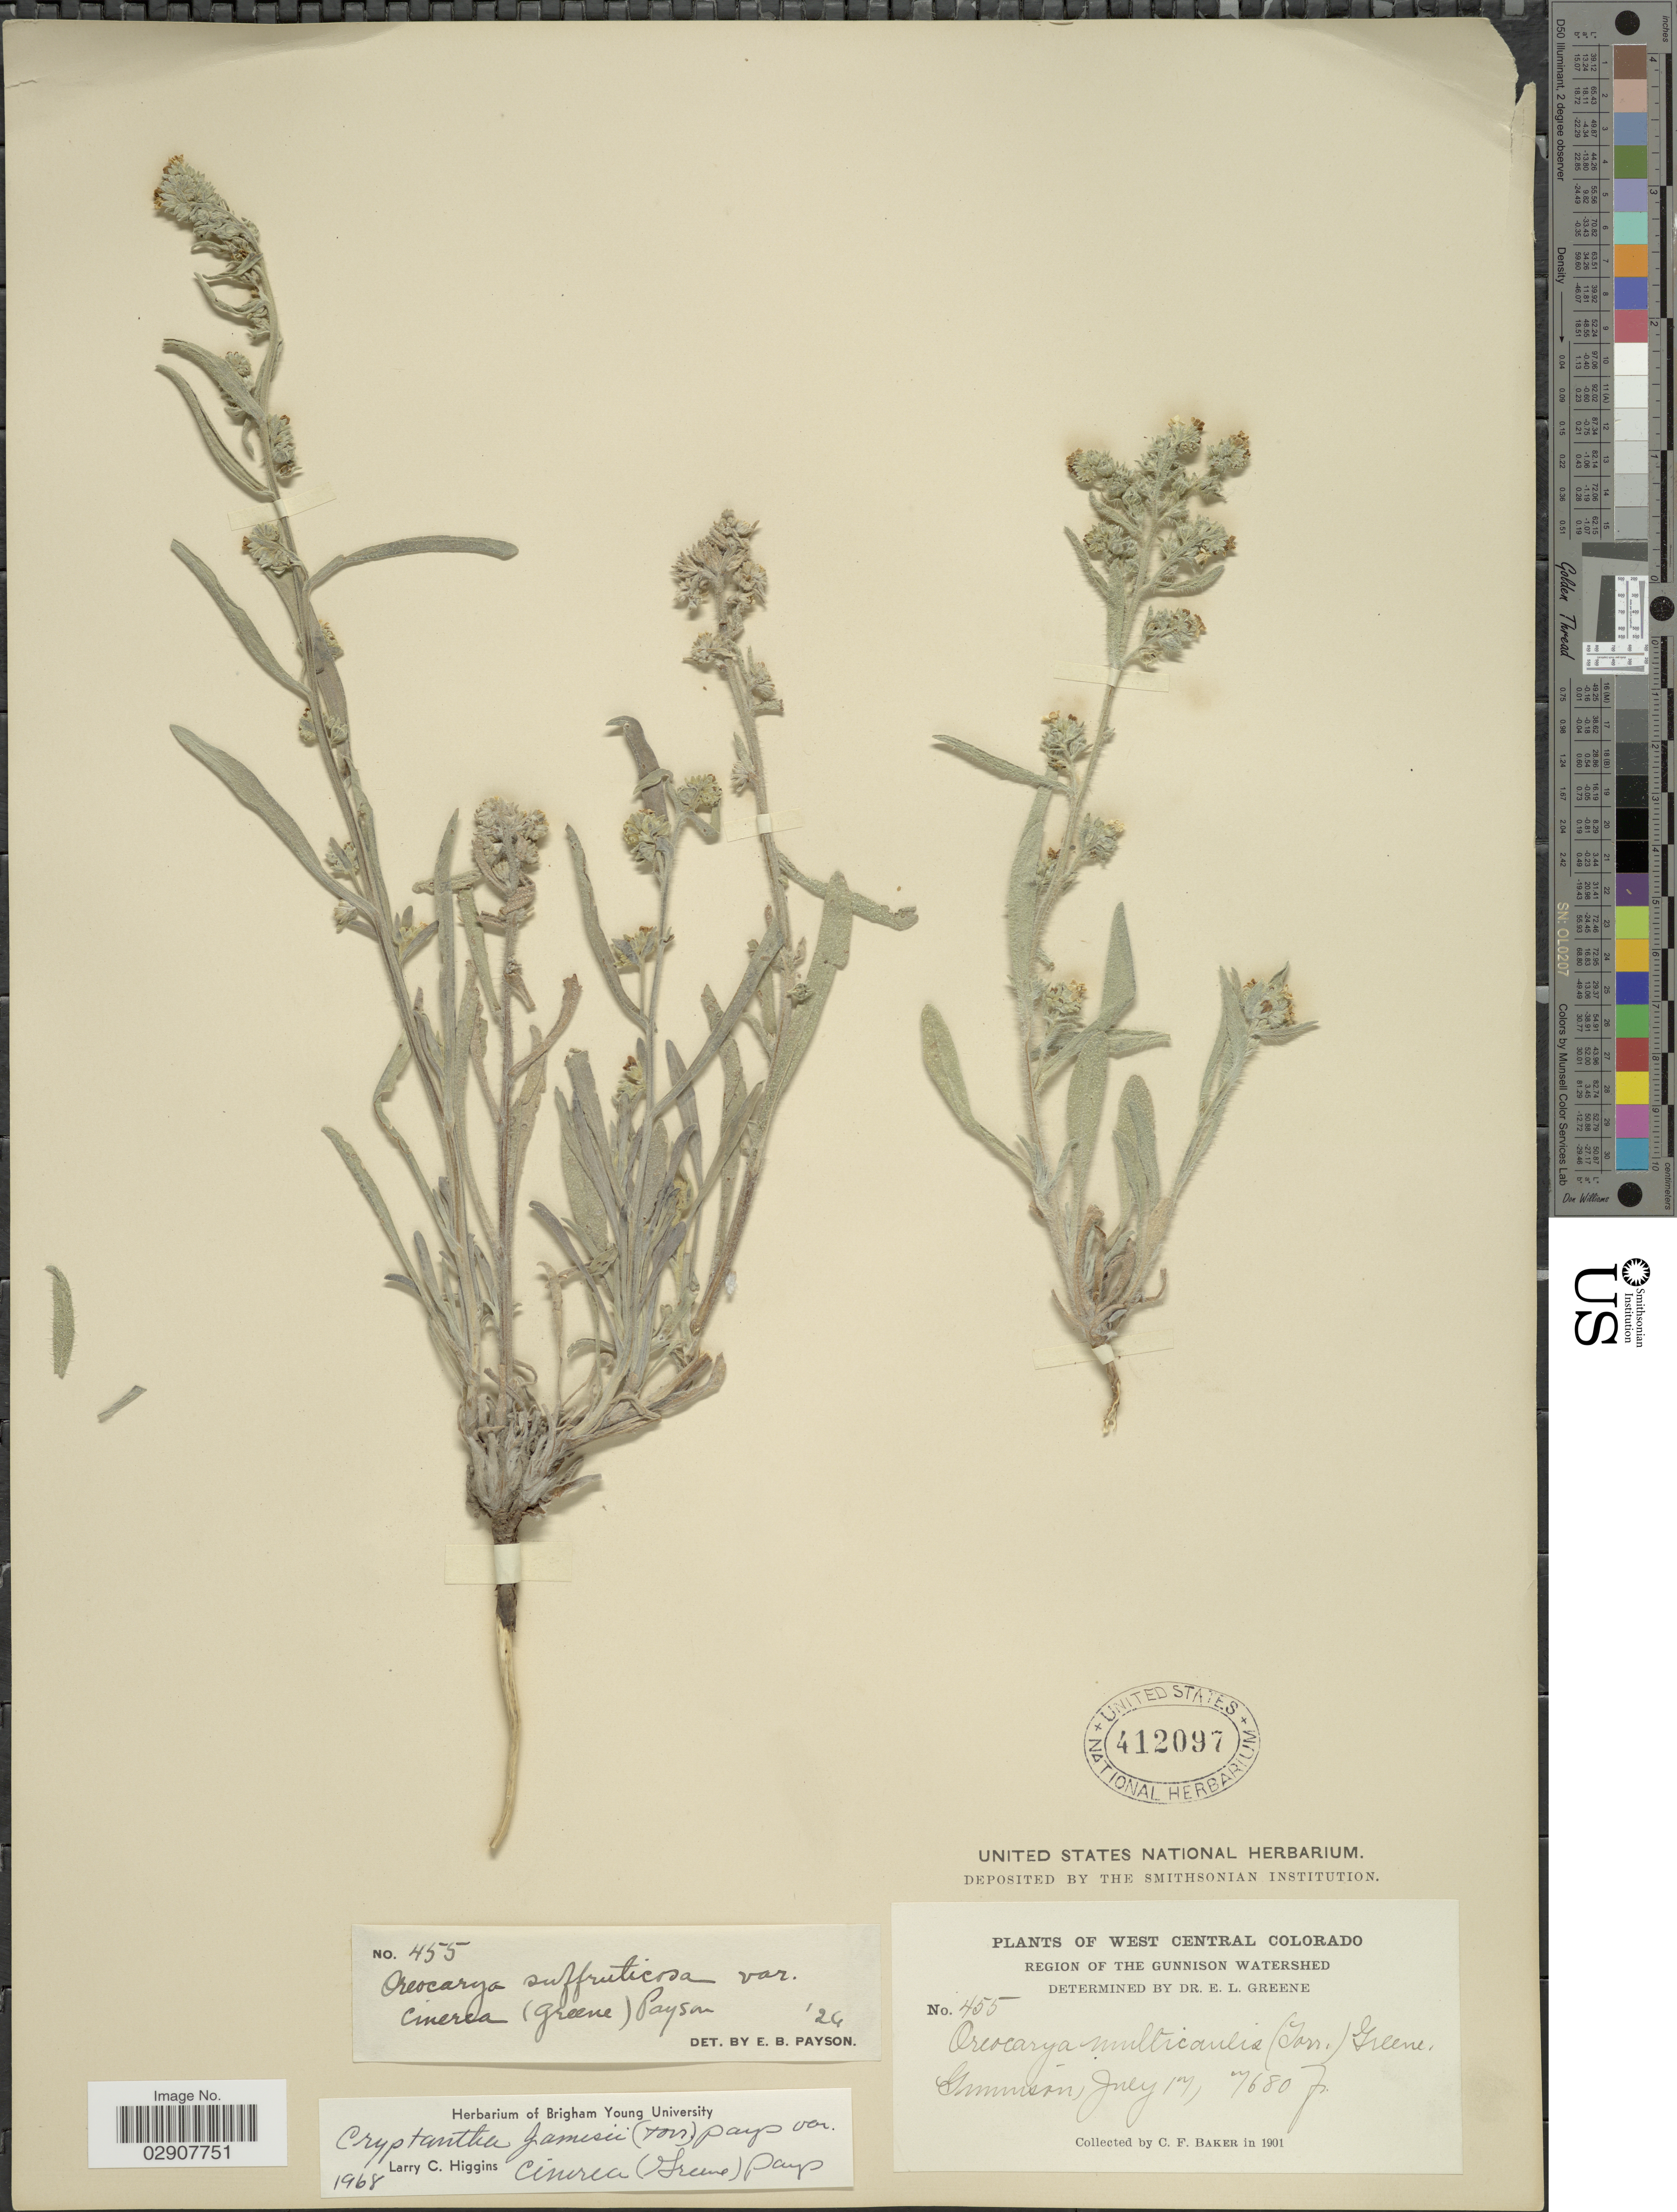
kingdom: Plantae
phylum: Tracheophyta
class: Magnoliopsida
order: Boraginales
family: Boraginaceae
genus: Cryptantha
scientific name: Cryptantha jamesii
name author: (Torr.) Payson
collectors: C. F. Baker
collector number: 455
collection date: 1901-07-17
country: United States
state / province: Colorado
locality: West Central Colorado. Region of the Gunnison Watershed. Gunnison.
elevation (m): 2341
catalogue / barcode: US 412097